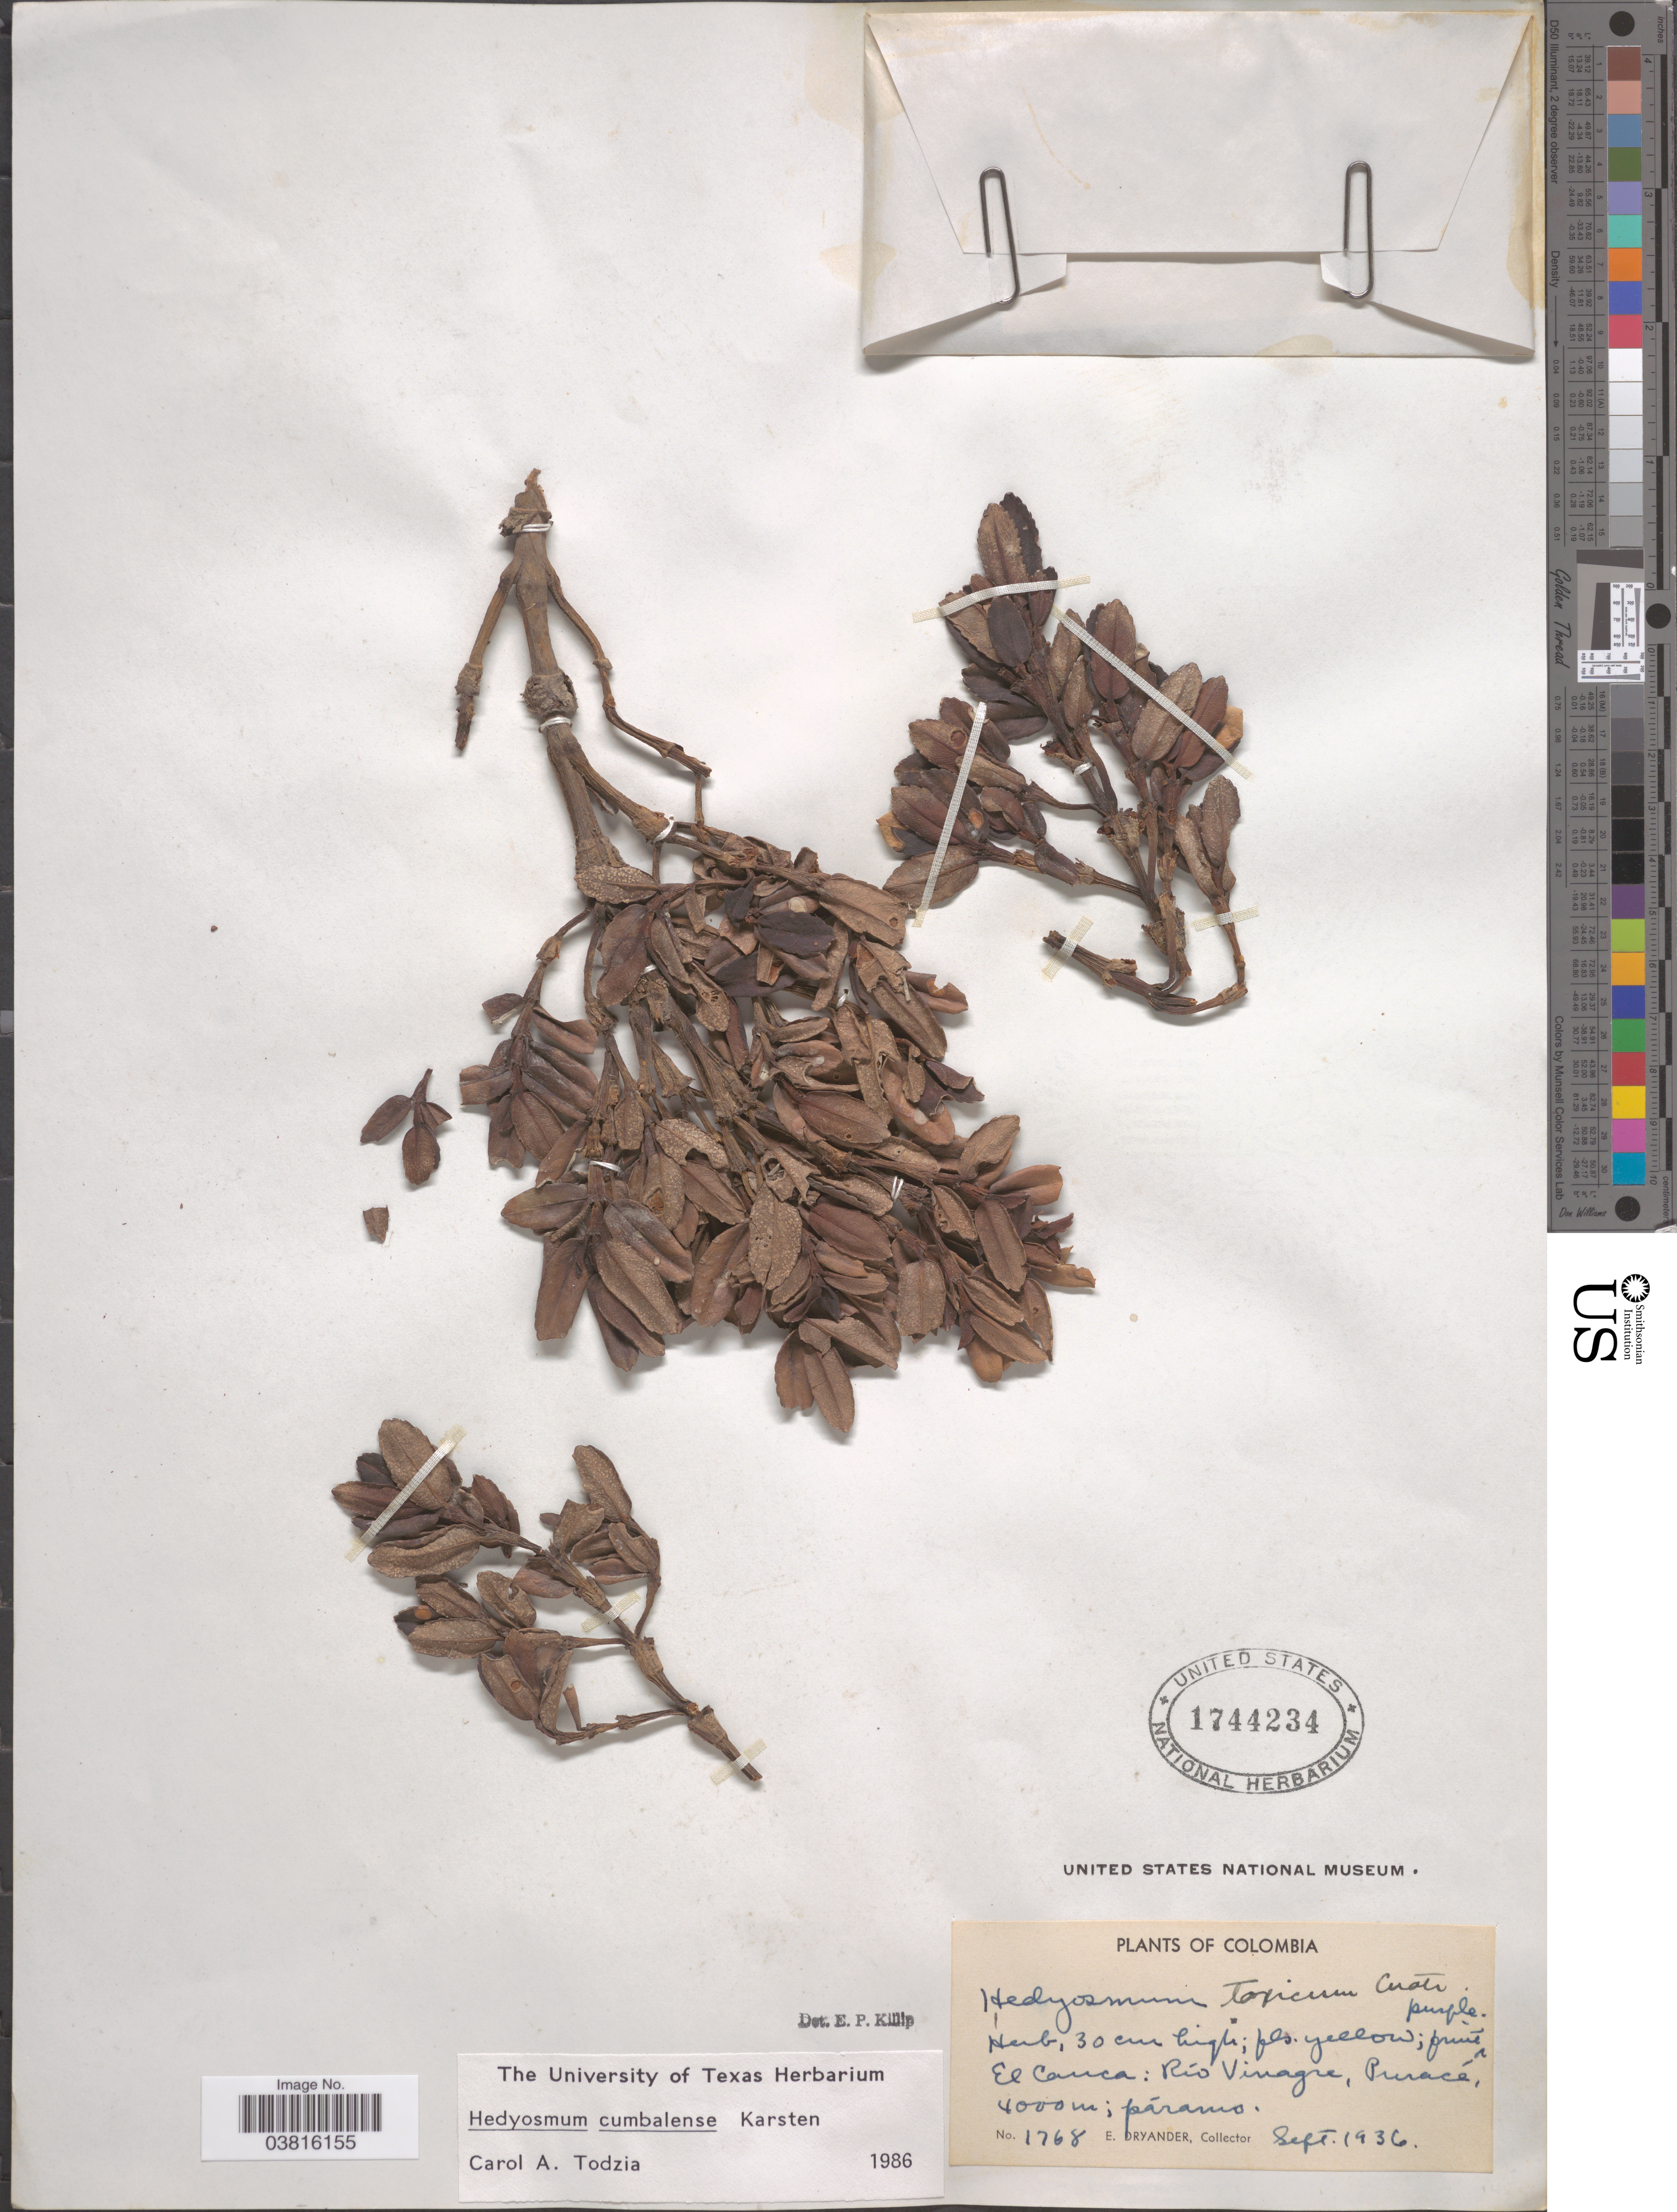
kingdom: Plantae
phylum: Tracheophyta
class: Magnoliopsida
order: Chloranthales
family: Chloranthaceae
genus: Hedyosmum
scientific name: Hedyosmum cumbalense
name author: H. Karst.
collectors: E. Dryander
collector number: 1768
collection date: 1936-09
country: Colombia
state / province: Cauca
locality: El Cauca: Río Vinagre, Puracé; páramo.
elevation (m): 4000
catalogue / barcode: US 1744234